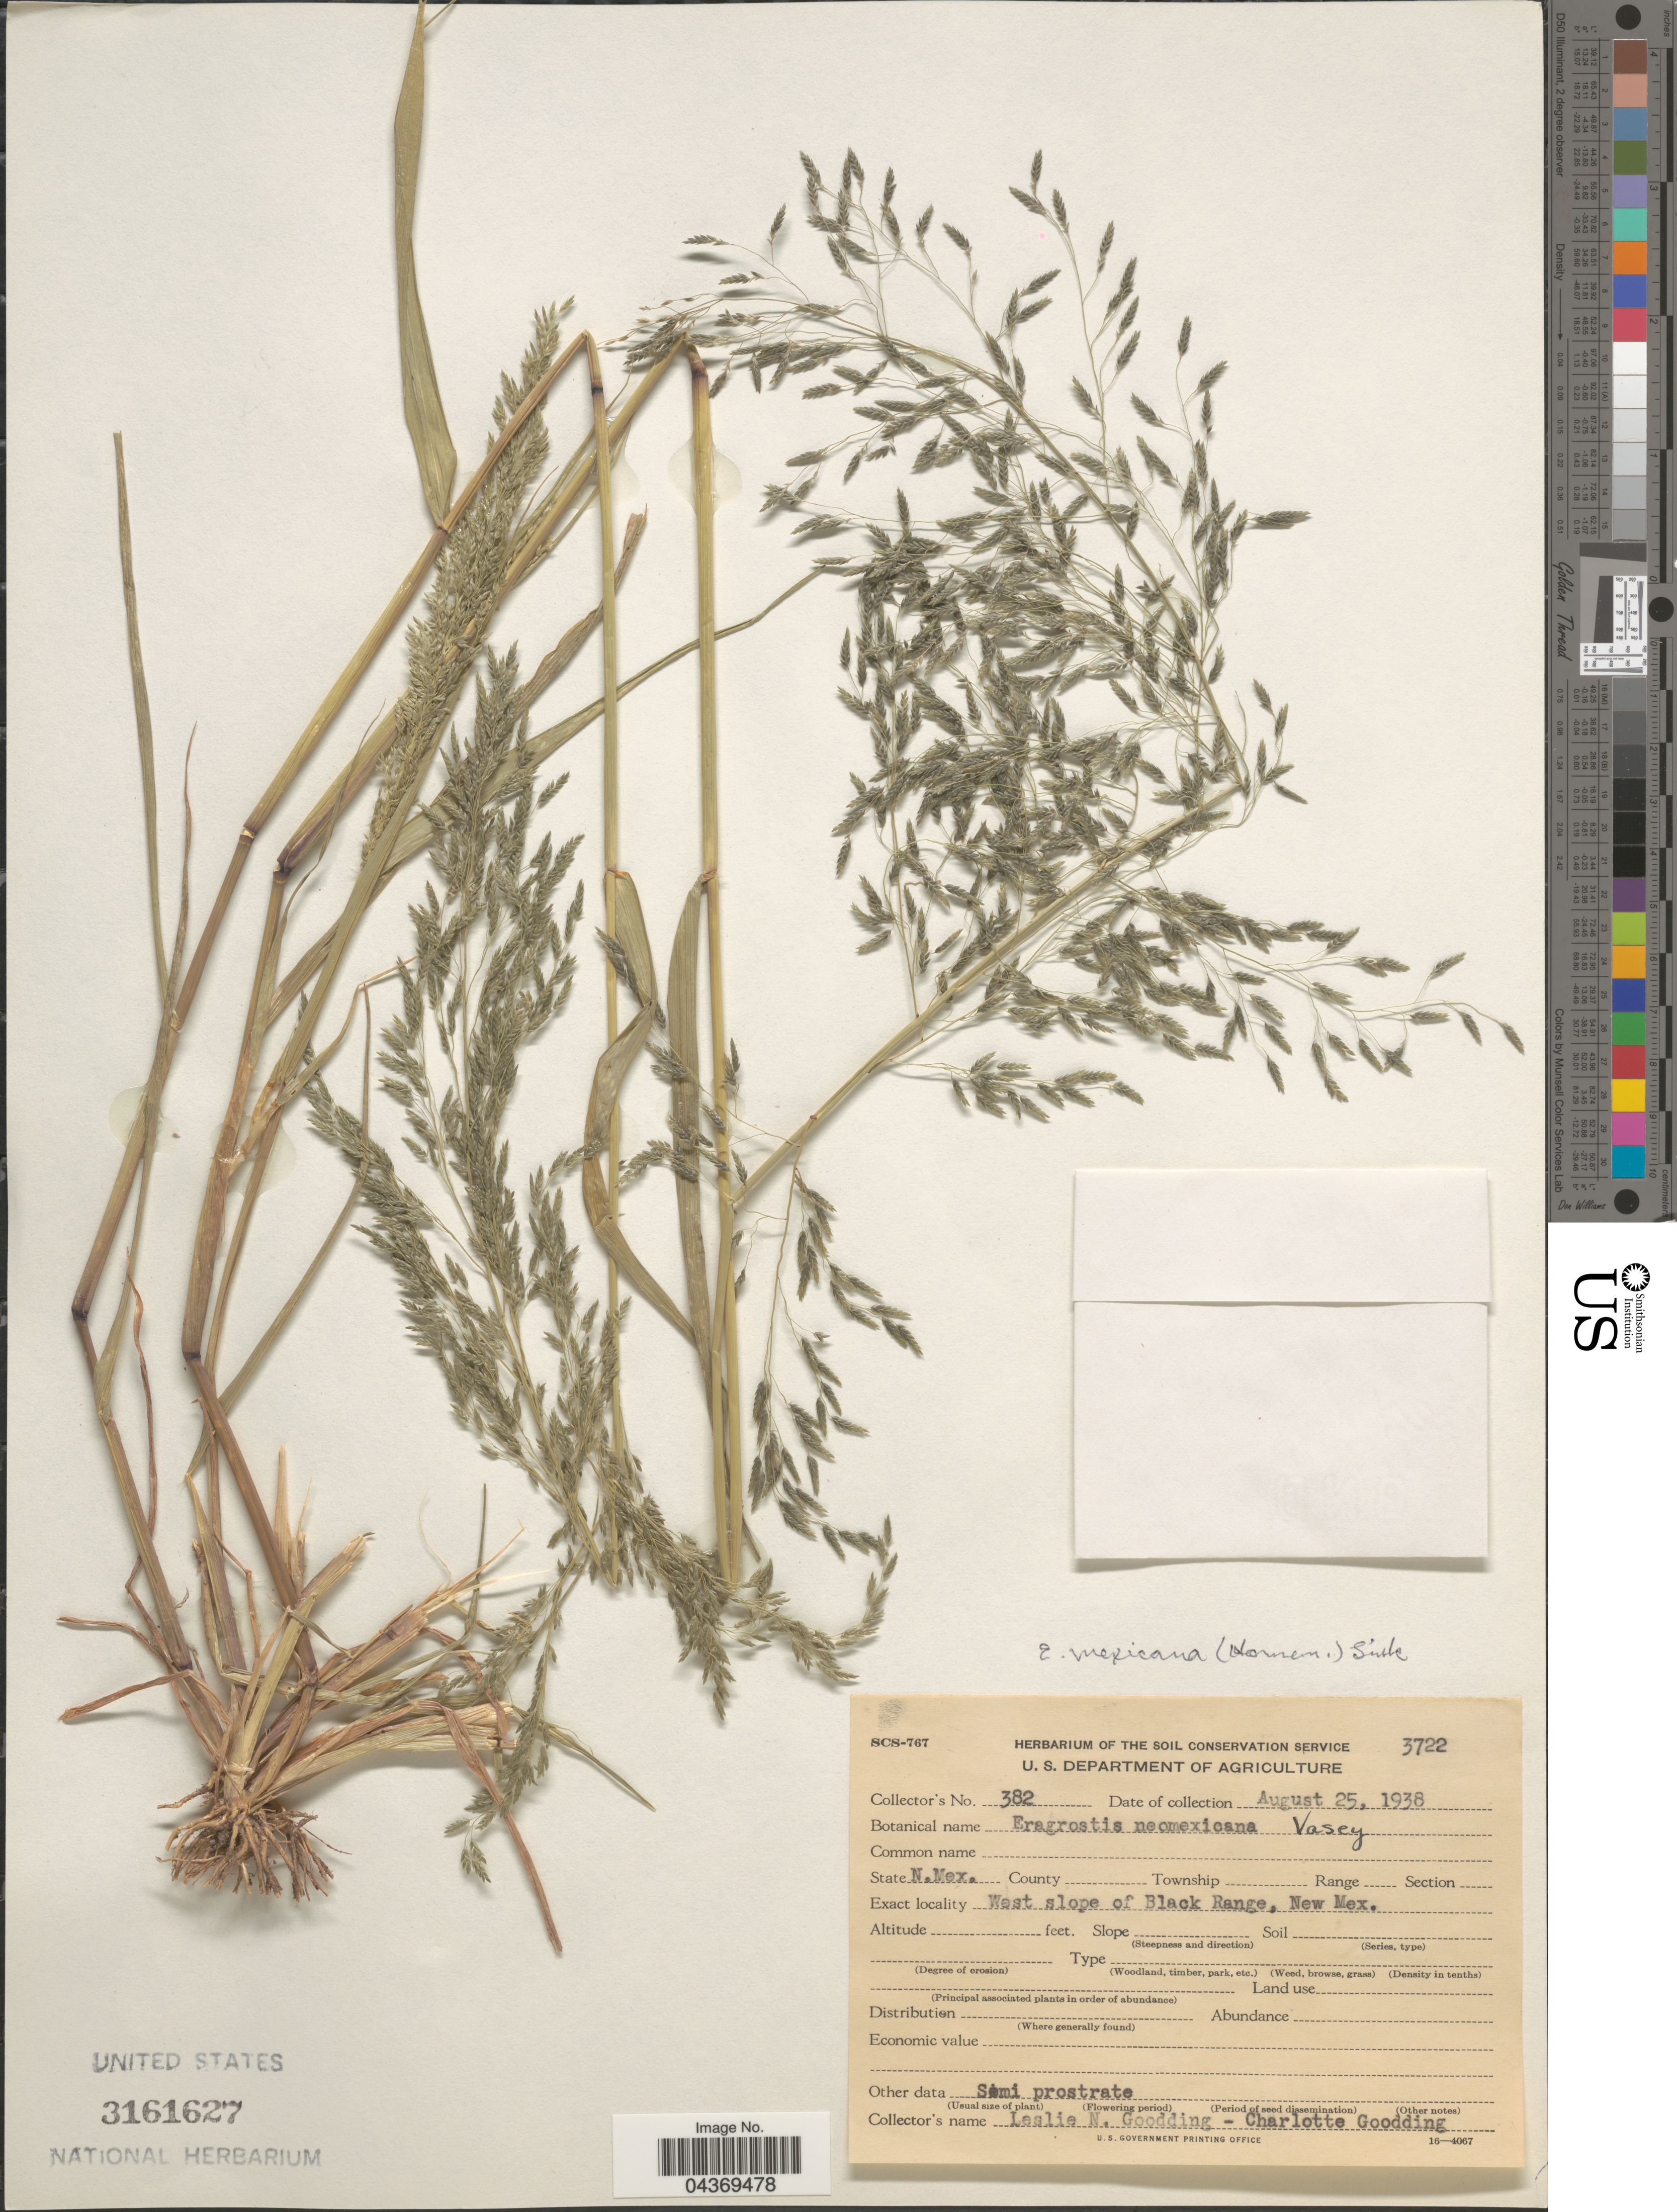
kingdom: Plantae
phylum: Tracheophyta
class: Liliopsida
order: Poales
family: Poaceae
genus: Eragrostis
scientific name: Eragrostis mexicana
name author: (Hornem.) Link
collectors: L. N. Goodding & C. Goodding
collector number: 382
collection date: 1938-08-25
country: United States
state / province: New Mexico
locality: West slope of Black Range.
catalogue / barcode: US 3161627